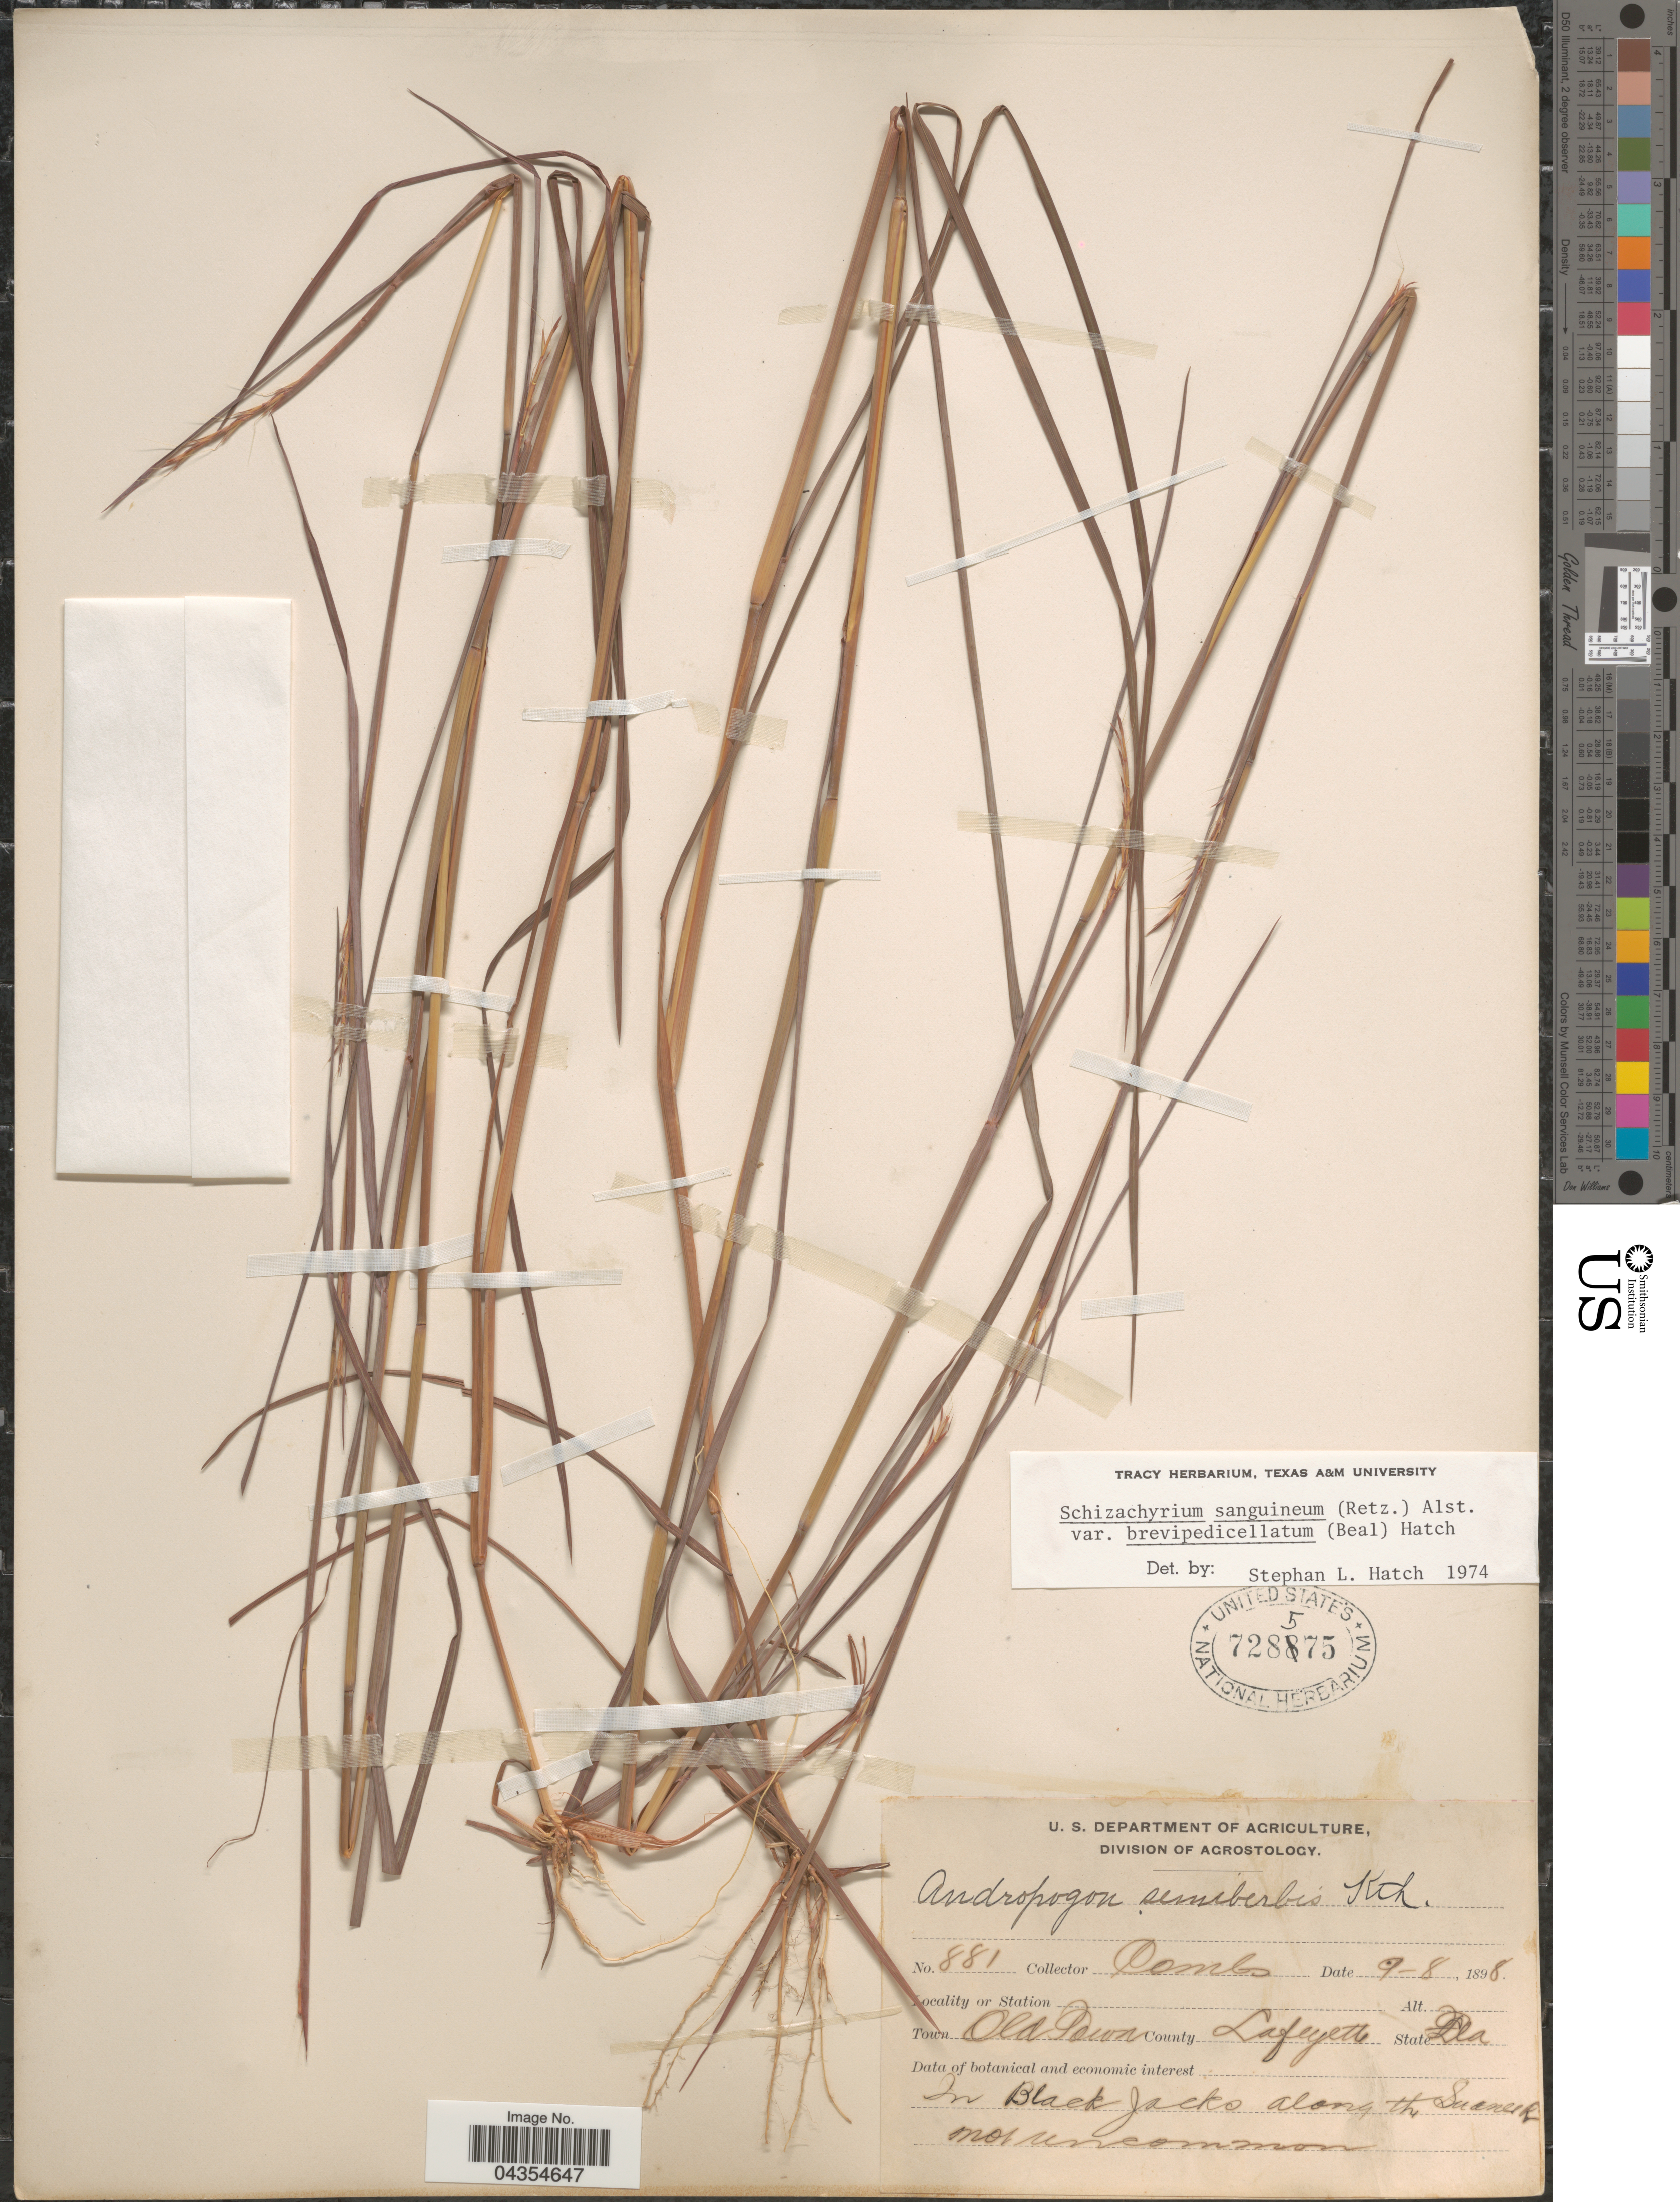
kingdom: Plantae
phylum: Tracheophyta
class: Liliopsida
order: Poales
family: Poaceae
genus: Schizachyrium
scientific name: Schizachyrium sanguineum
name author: (Retz.) Alston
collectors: -. Combs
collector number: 881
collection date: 1898-09-08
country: United States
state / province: Florida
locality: Town Old Town. County Lafayette.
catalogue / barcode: US 728575